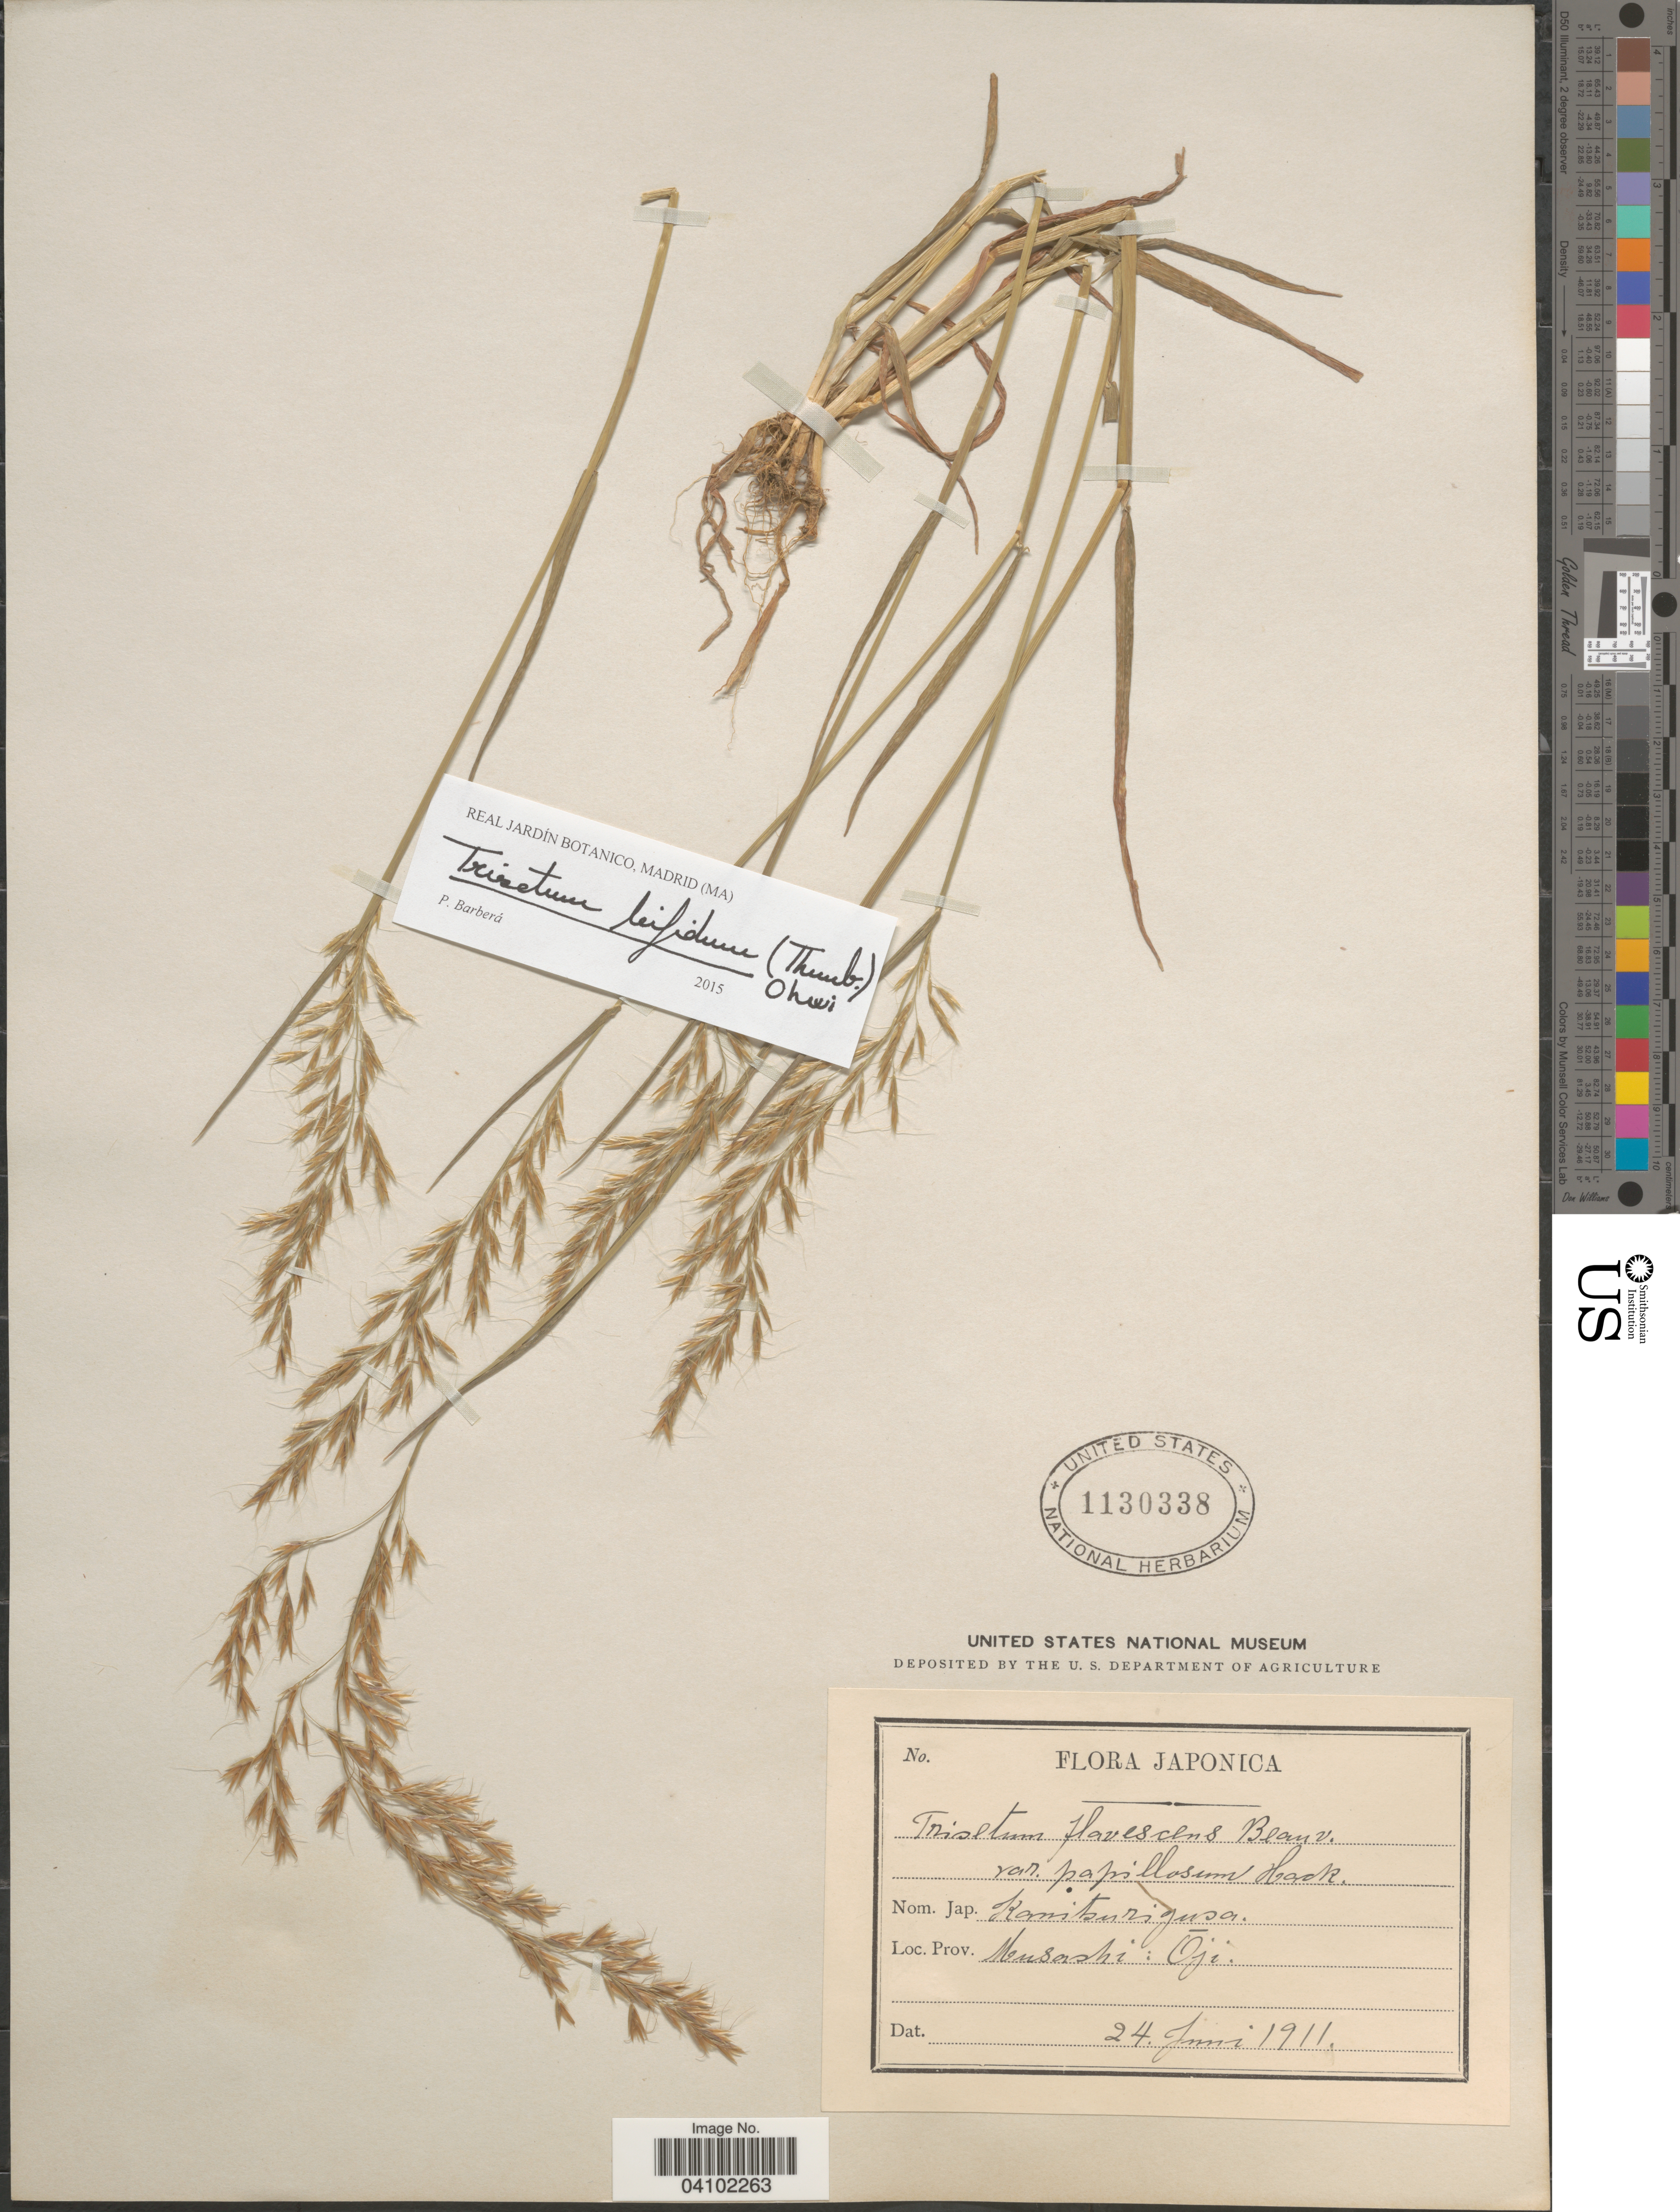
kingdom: Plantae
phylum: Tracheophyta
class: Liliopsida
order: Poales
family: Poaceae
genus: Sibirotrisetum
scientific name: Sibirotrisetum bifidum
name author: (Thunb.) Barberá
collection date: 1911-06-24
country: Japan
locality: Musashi: Oji.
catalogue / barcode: US 1130338